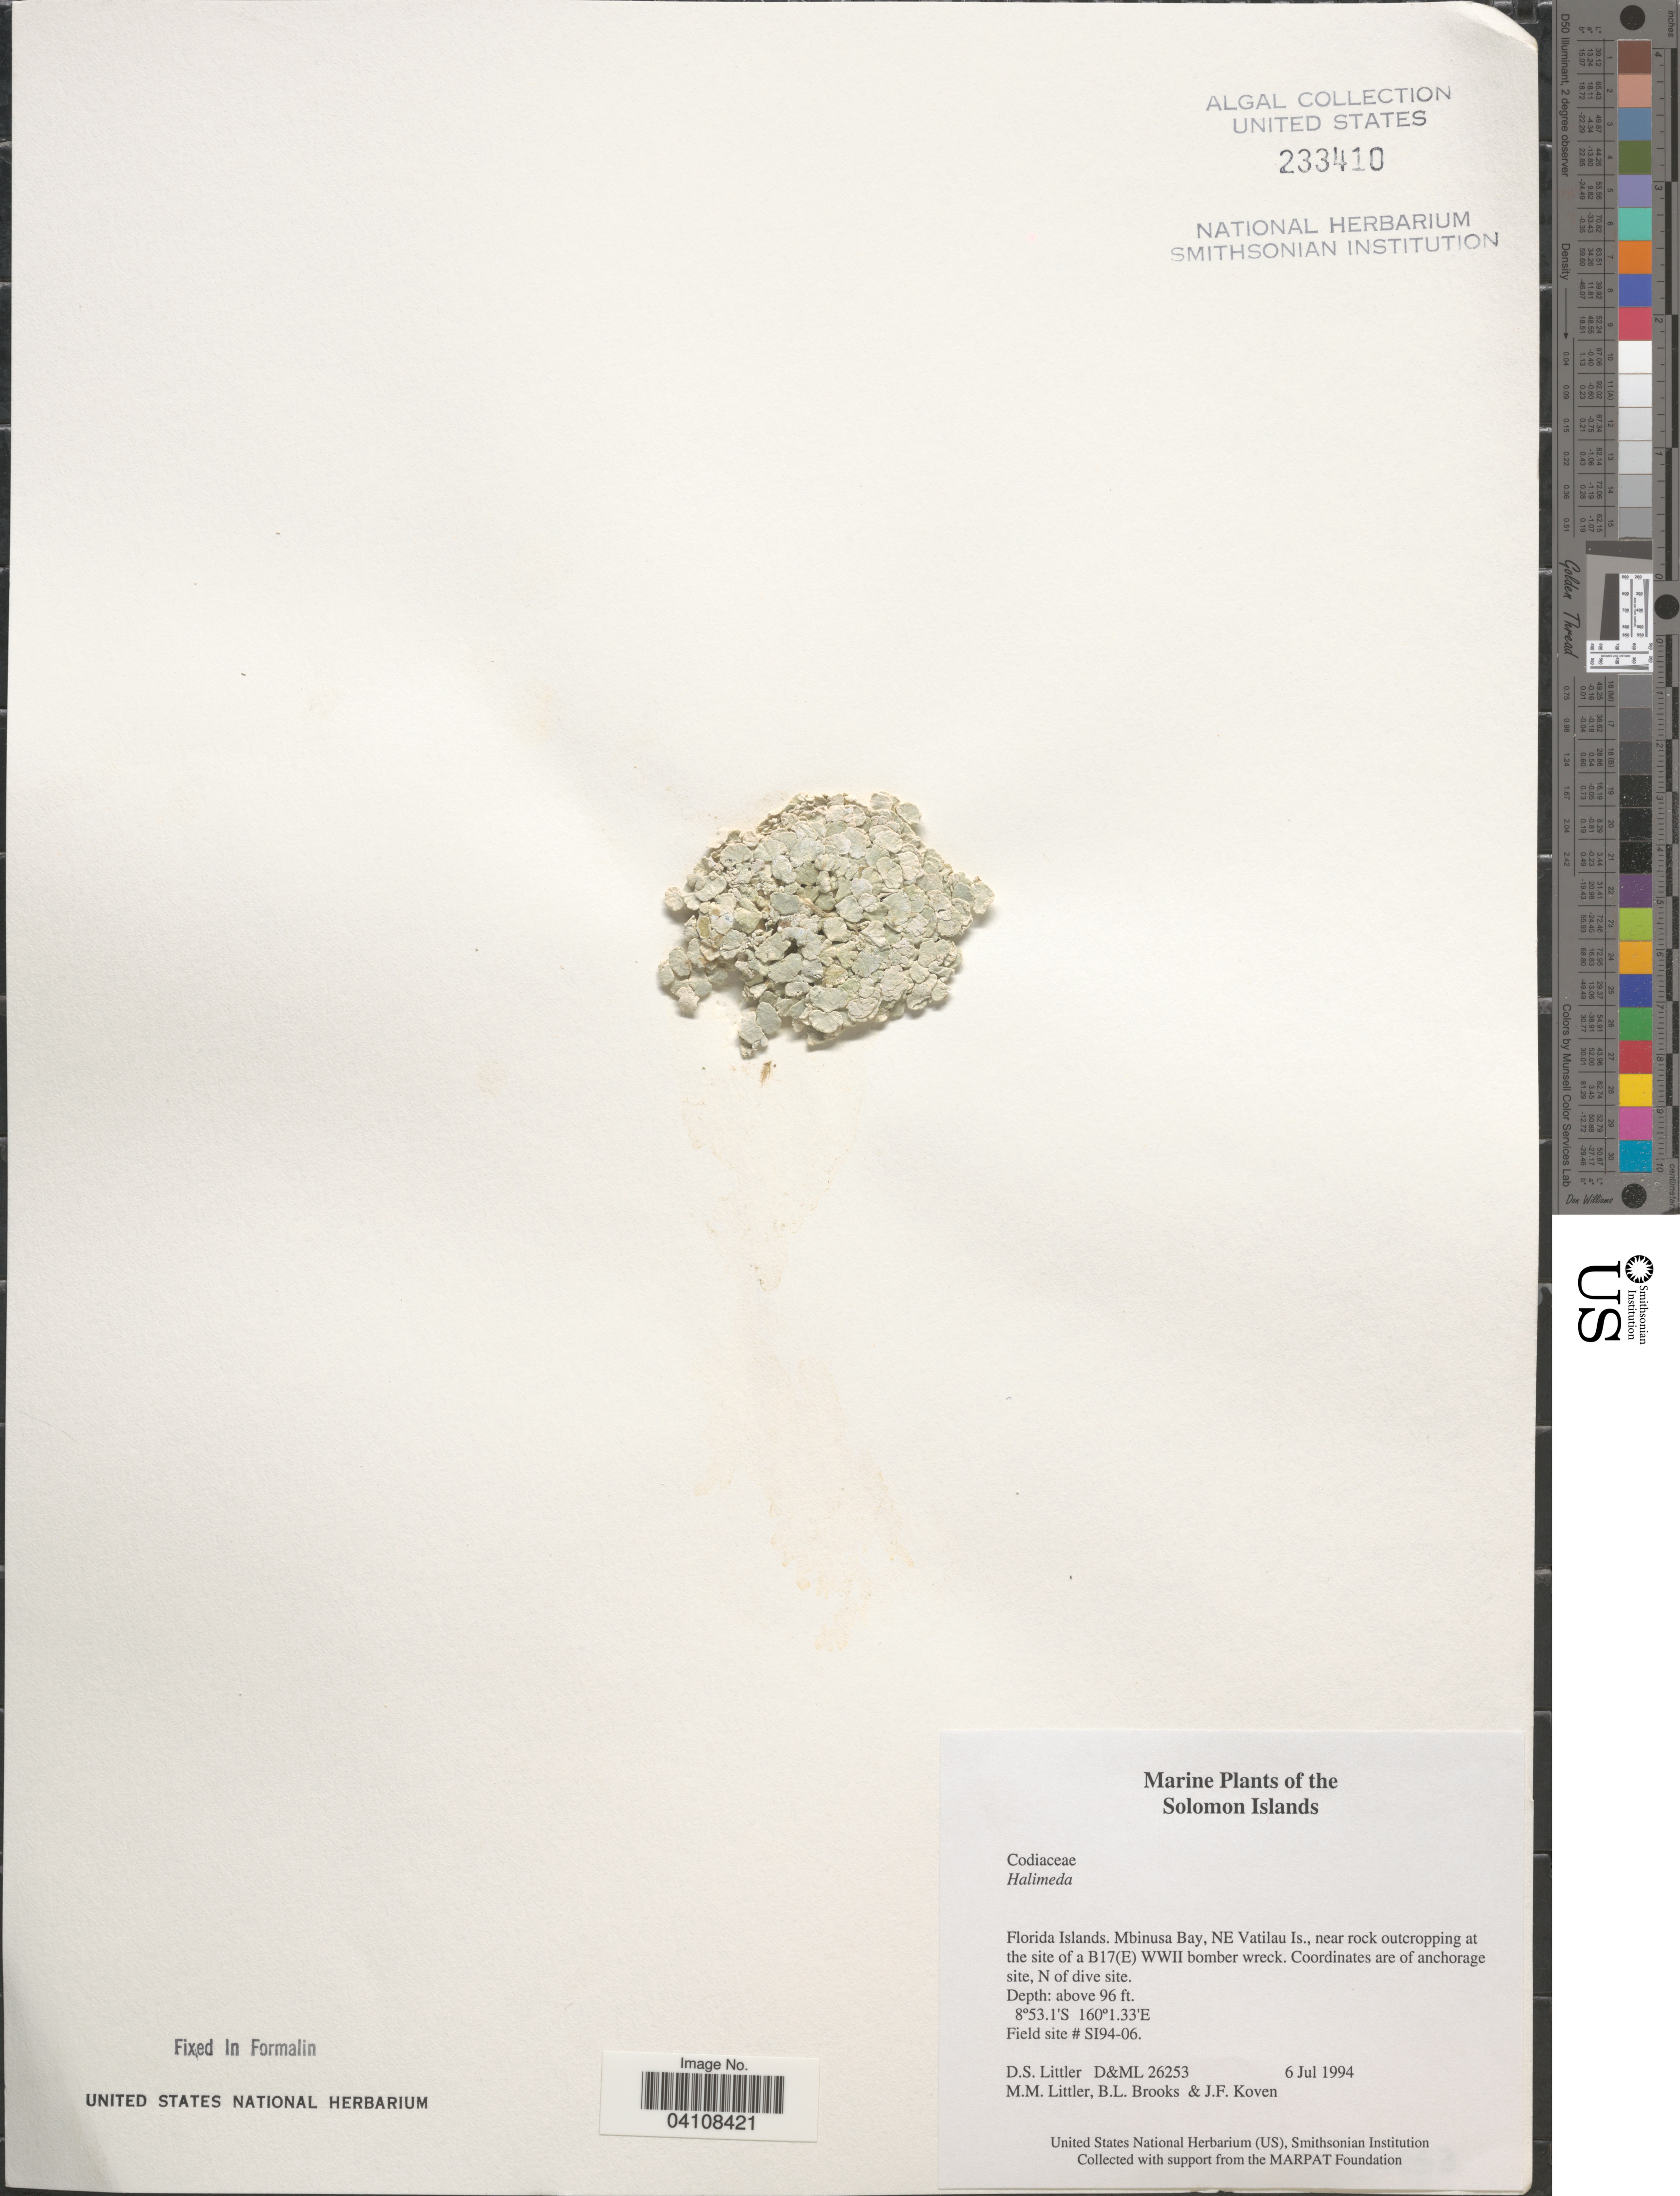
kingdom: Plantae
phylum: Chlorophyta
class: Ulvophyceae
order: Bryopsidales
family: Halimedaceae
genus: Halimeda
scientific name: Halimeda sp.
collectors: D. S. Littler, B. Brooks & J. Koven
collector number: D&ML26253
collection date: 1994-07-06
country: Solomon Islands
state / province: Solomon Islands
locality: Florida Islands. Mbinusa Bay, NE Vatilau Is., near rock outcropping at the site of a B17(E) WWII bomber wreck. Coordinates are of anchorage site, N of dive site. Field site # SI94-06.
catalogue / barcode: US 233410